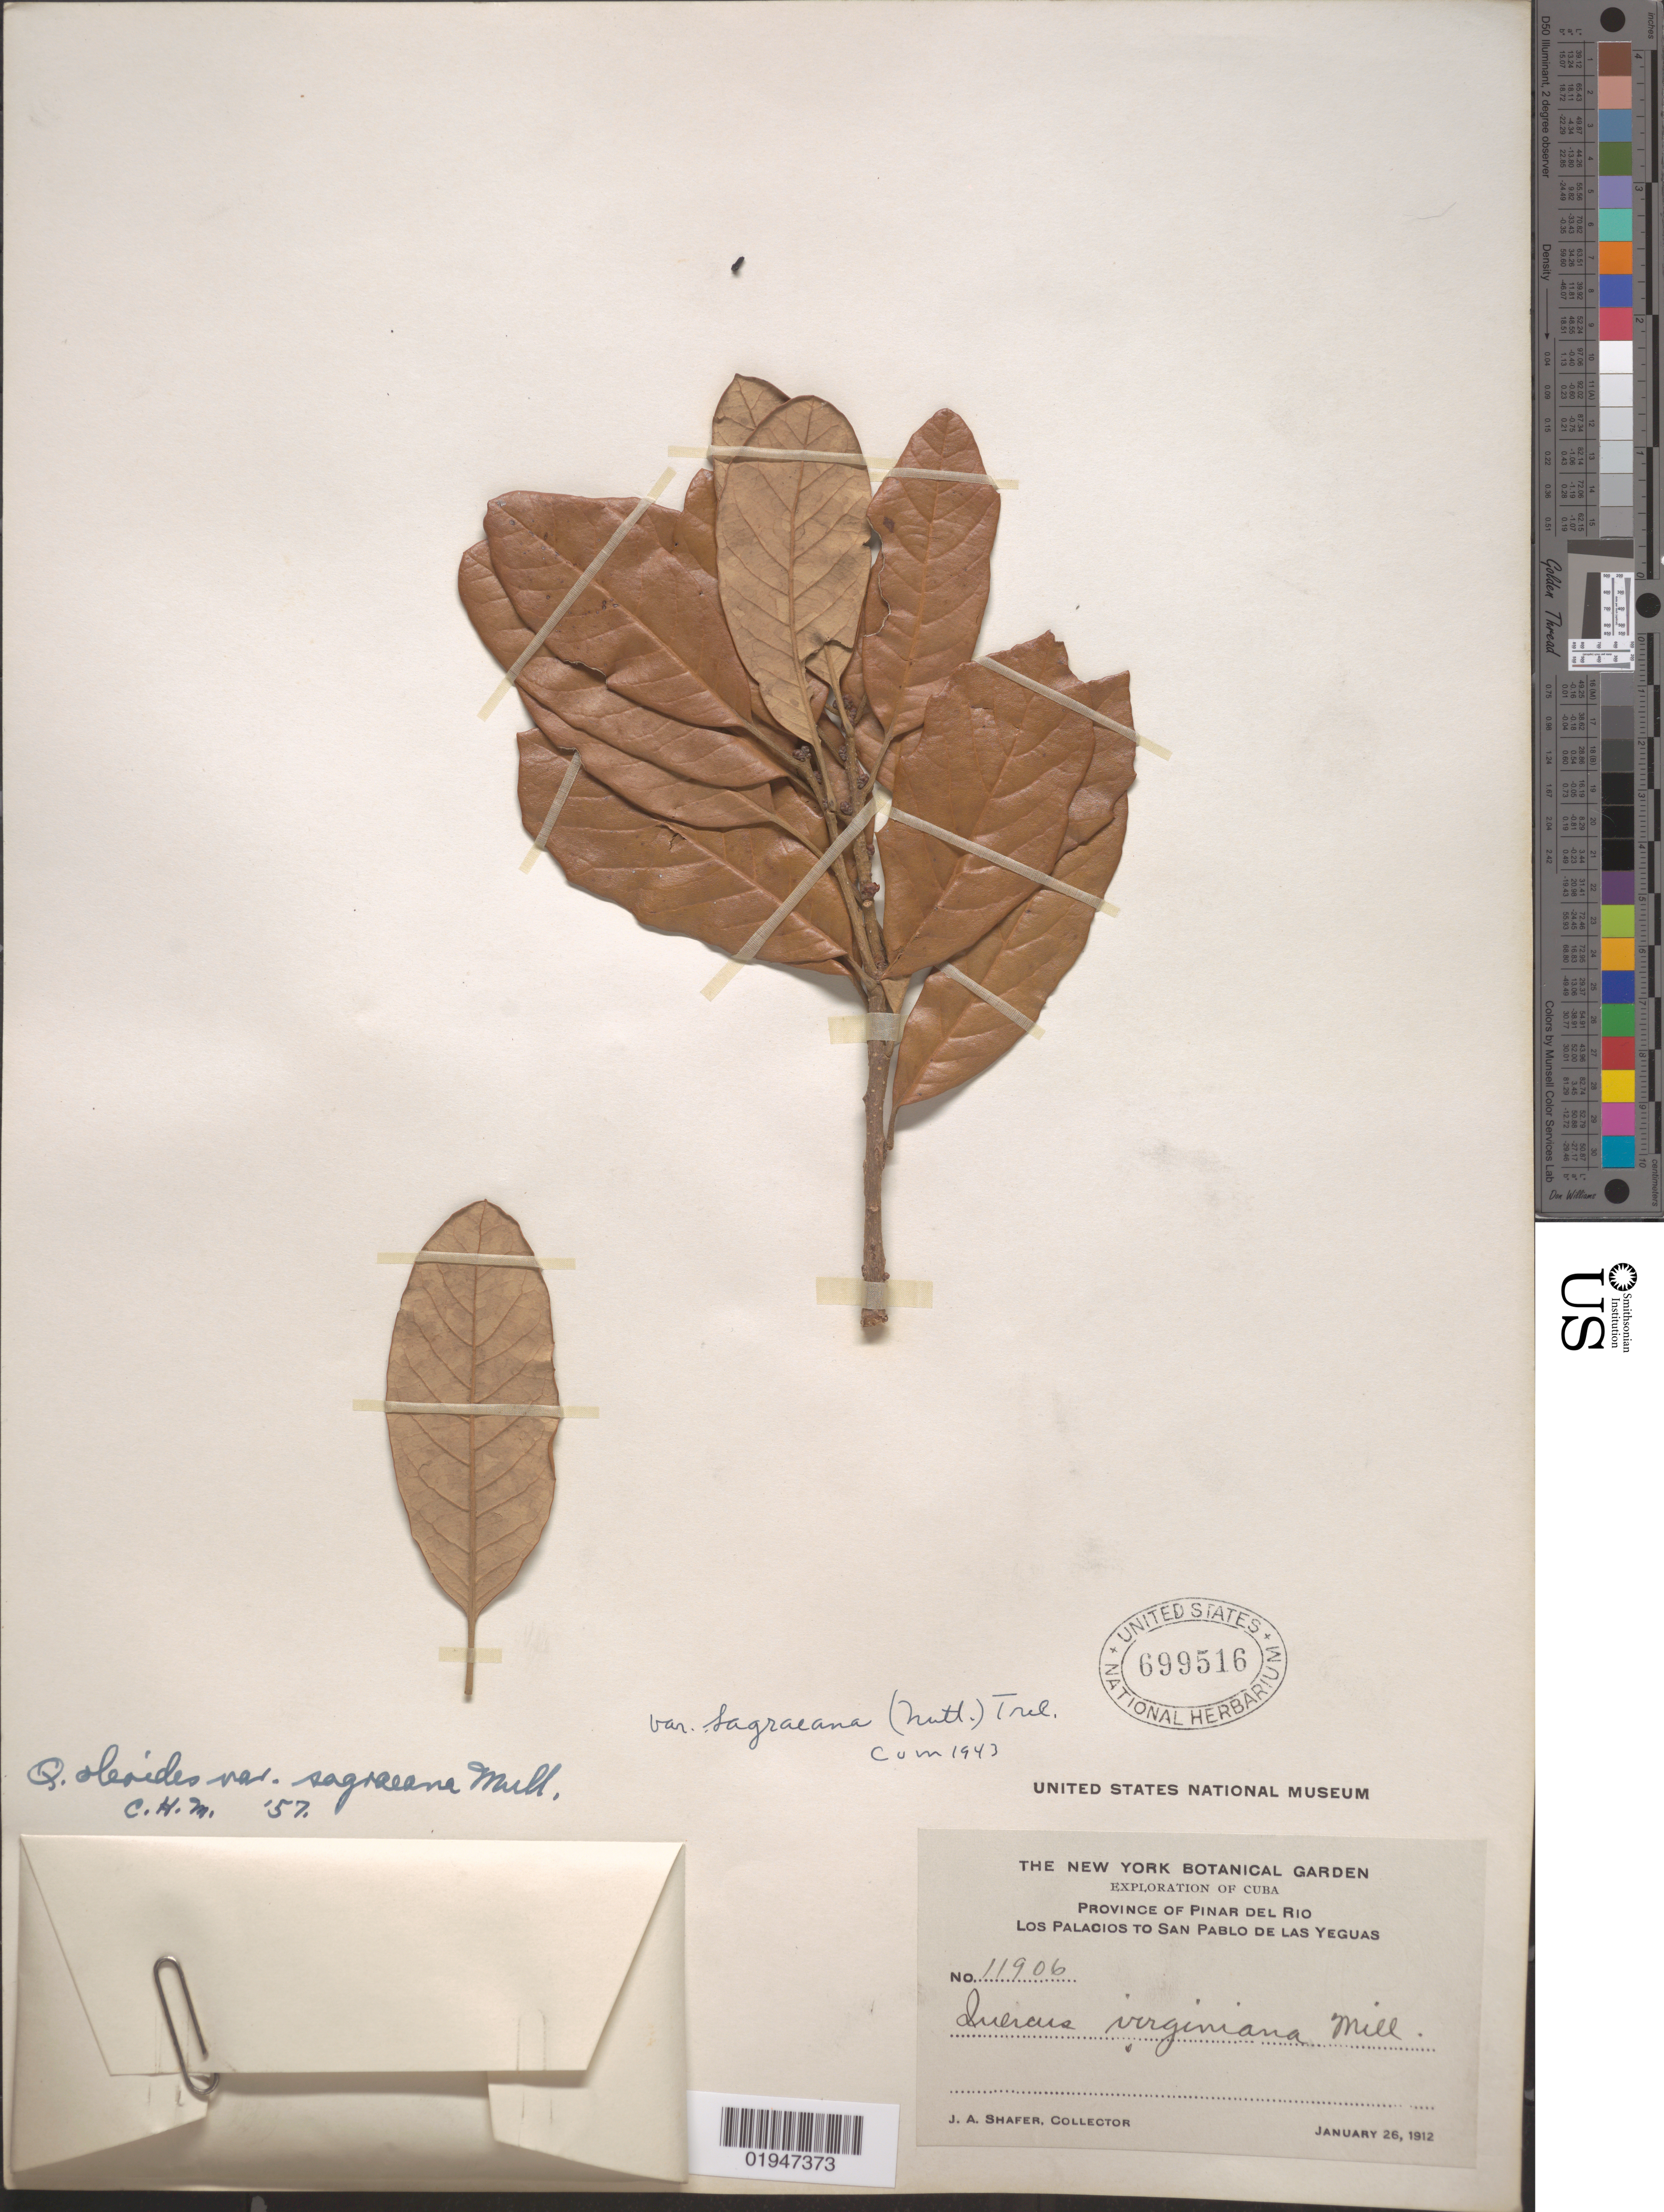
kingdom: Plantae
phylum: Tracheophyta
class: Magnoliopsida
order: Fagales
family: Fagaceae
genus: Quercus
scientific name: Quercus oleoides var. sagraeana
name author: Schltdl. & Cham.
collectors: J. A. Shafer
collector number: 11906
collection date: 1912-01-26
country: Cuba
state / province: Pinar del Rio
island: Cuba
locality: Los Palacios to San Pablo de las Yeguas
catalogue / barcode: US 699516